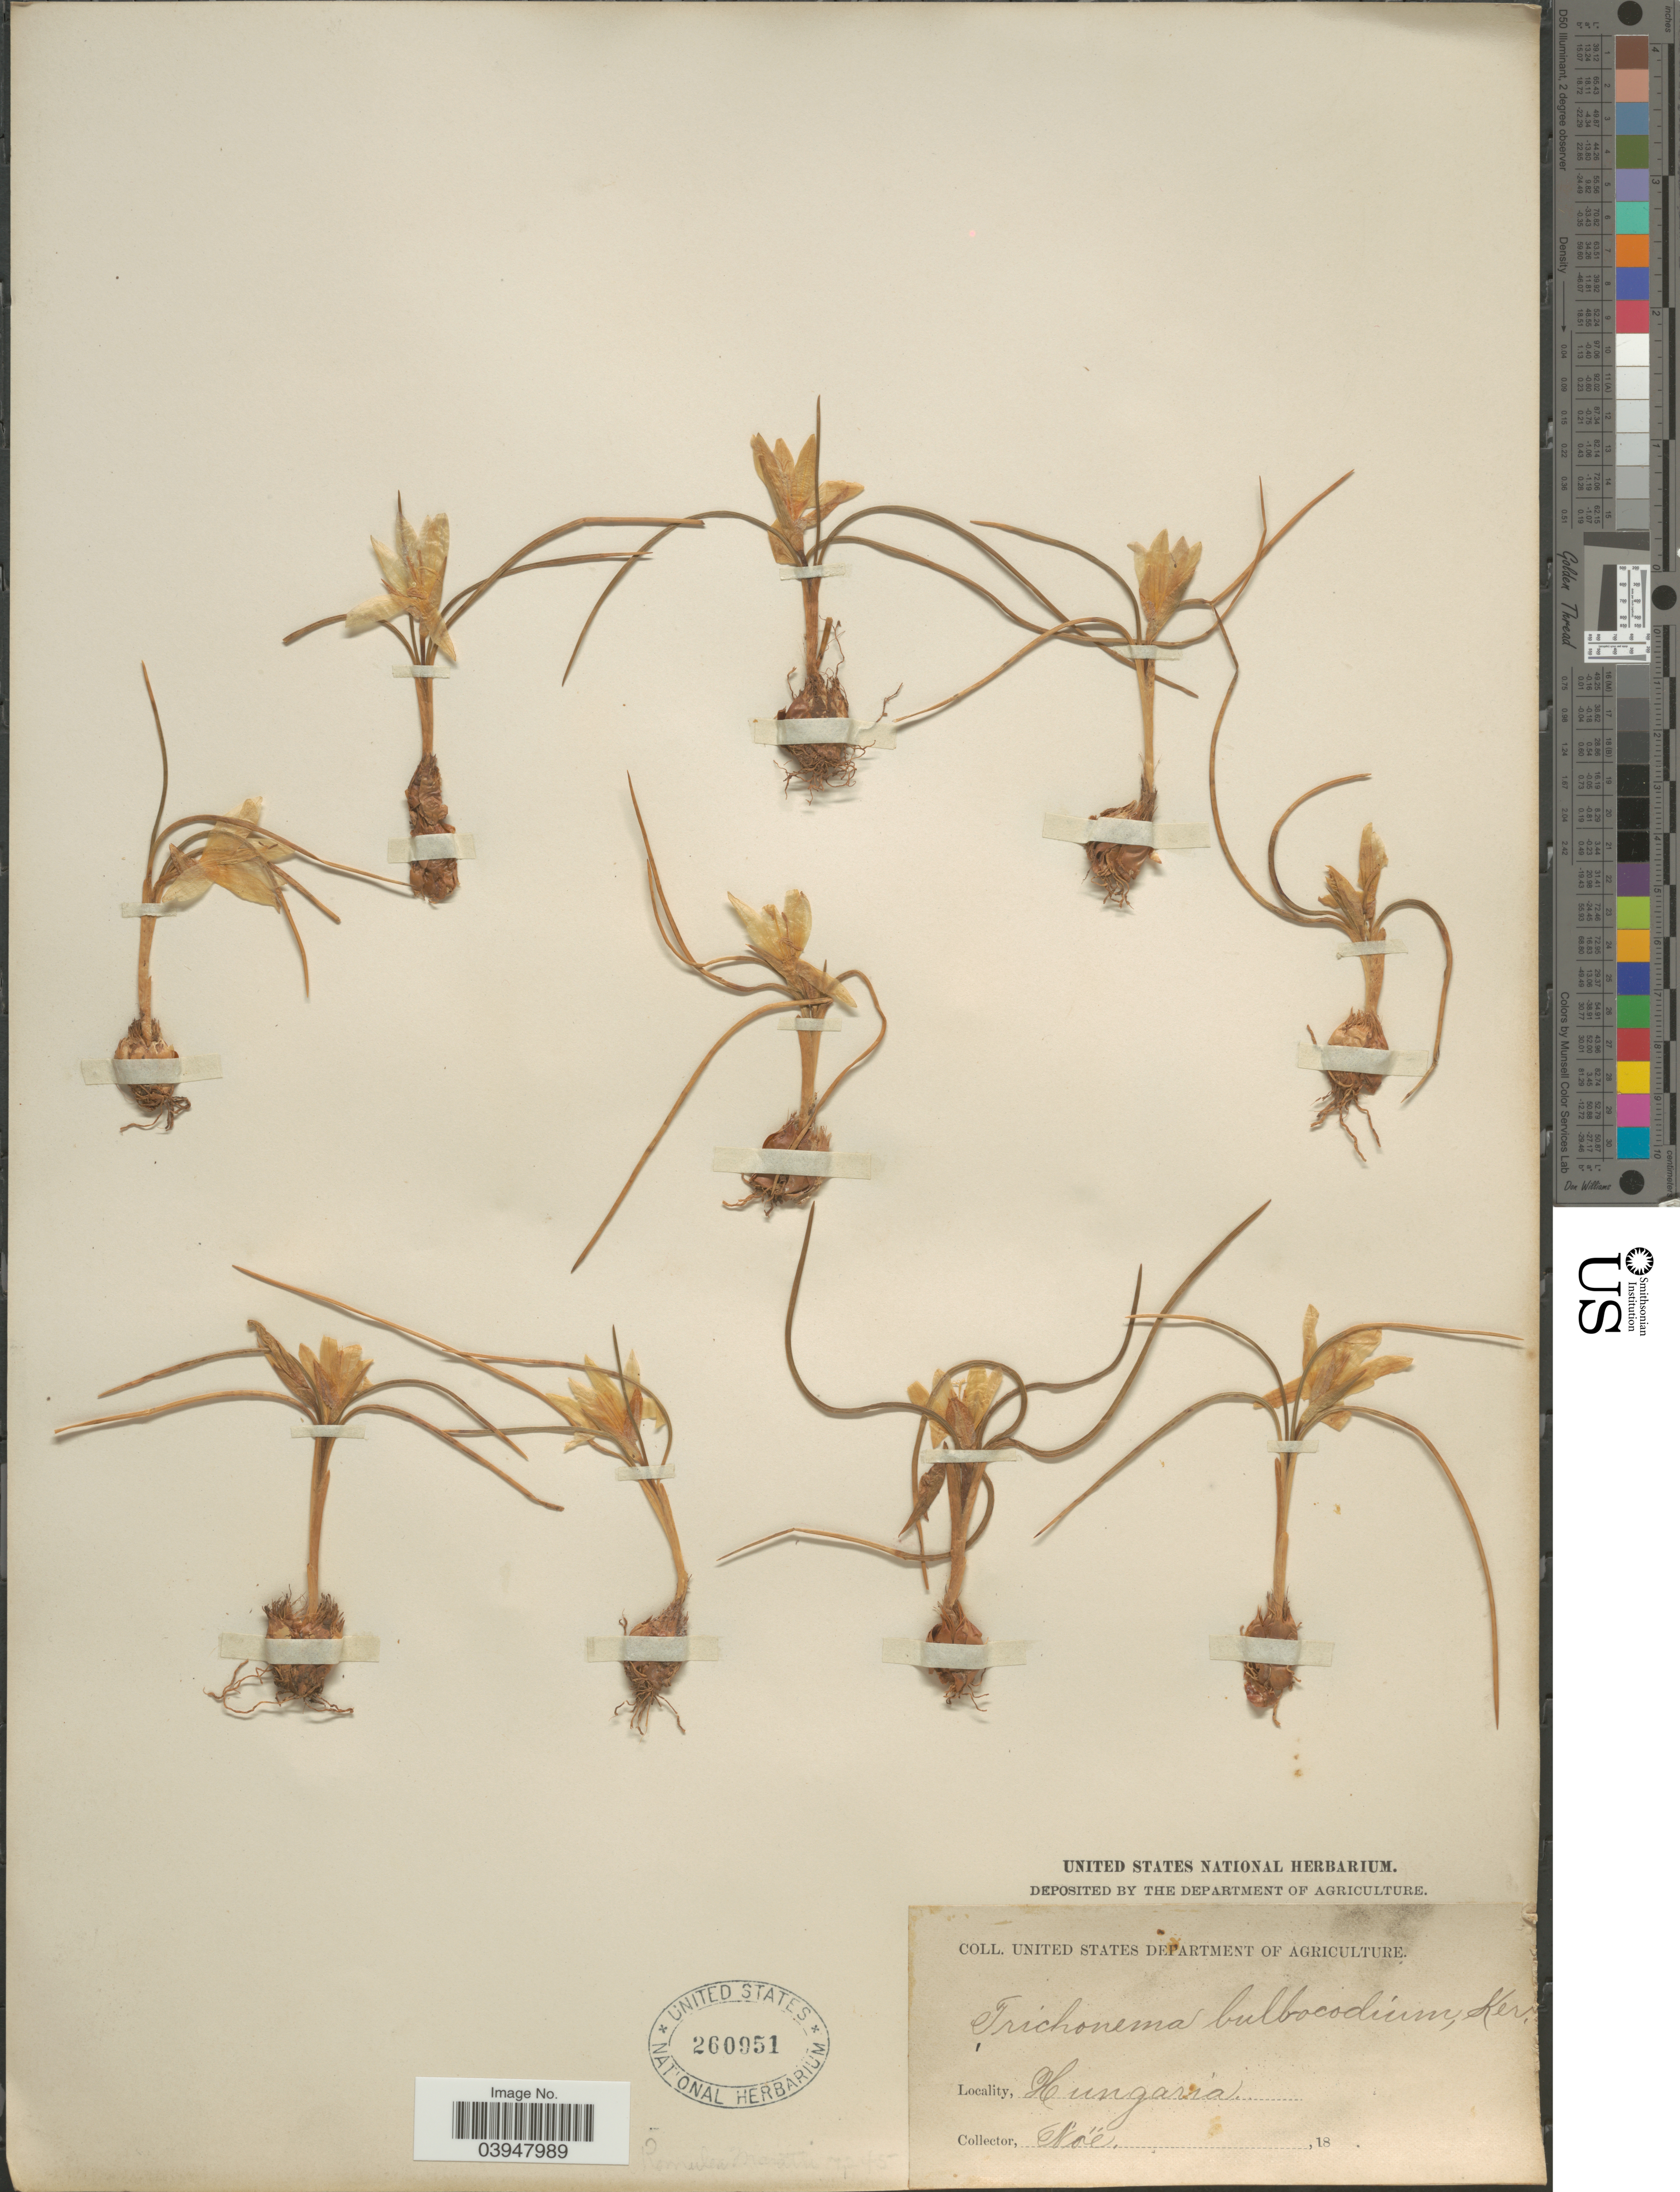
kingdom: Plantae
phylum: Tracheophyta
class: Liliopsida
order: Asparagales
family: Iridaceae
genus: Romulea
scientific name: Romulea bulbocodium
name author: (L.) Sebast. & Mauri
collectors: Noë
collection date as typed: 18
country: Hungary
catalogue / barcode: US 260951